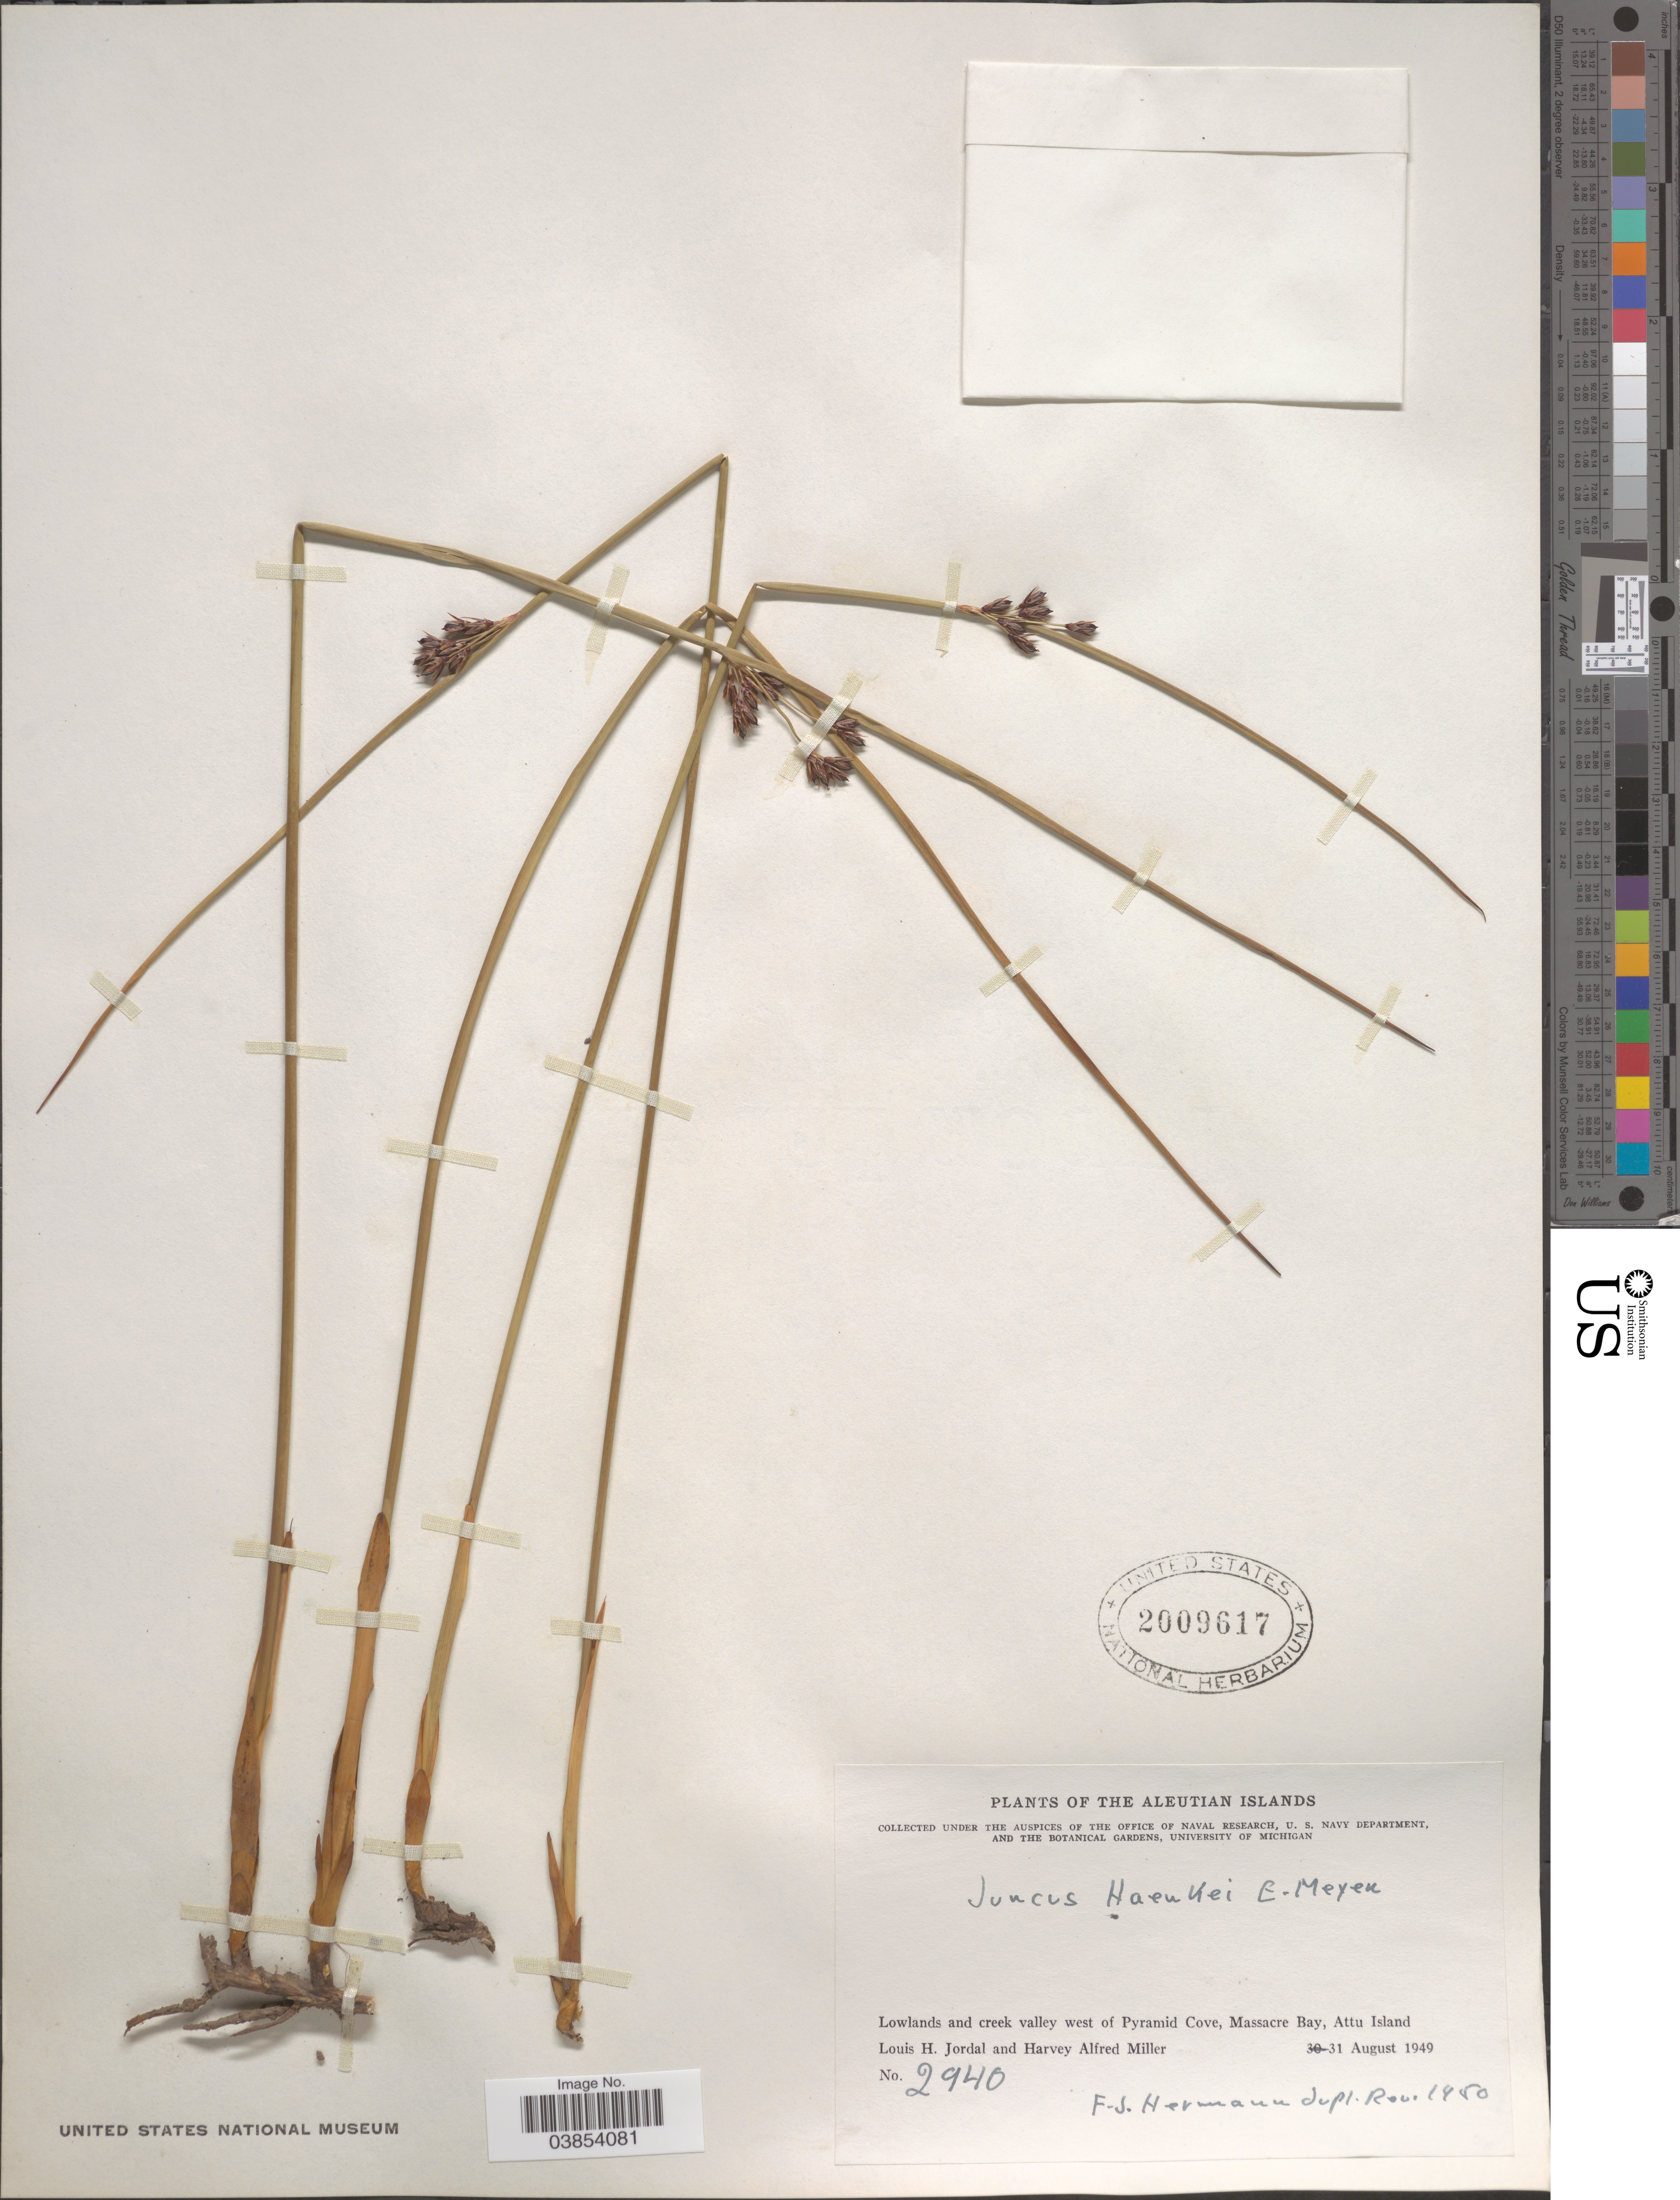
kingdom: Plantae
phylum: Tracheophyta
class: Liliopsida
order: Poales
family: Juncaceae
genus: Juncus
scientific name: Juncus haenkei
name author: E. Mey.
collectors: L. Jordal & H. A. Miller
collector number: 2940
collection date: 1949-08-31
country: United States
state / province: Alaska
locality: The Aleutian Islands. Lowlands and creek valley west of Pyramid Cove, Massacre Bay, Attu Island.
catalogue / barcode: US 2009617